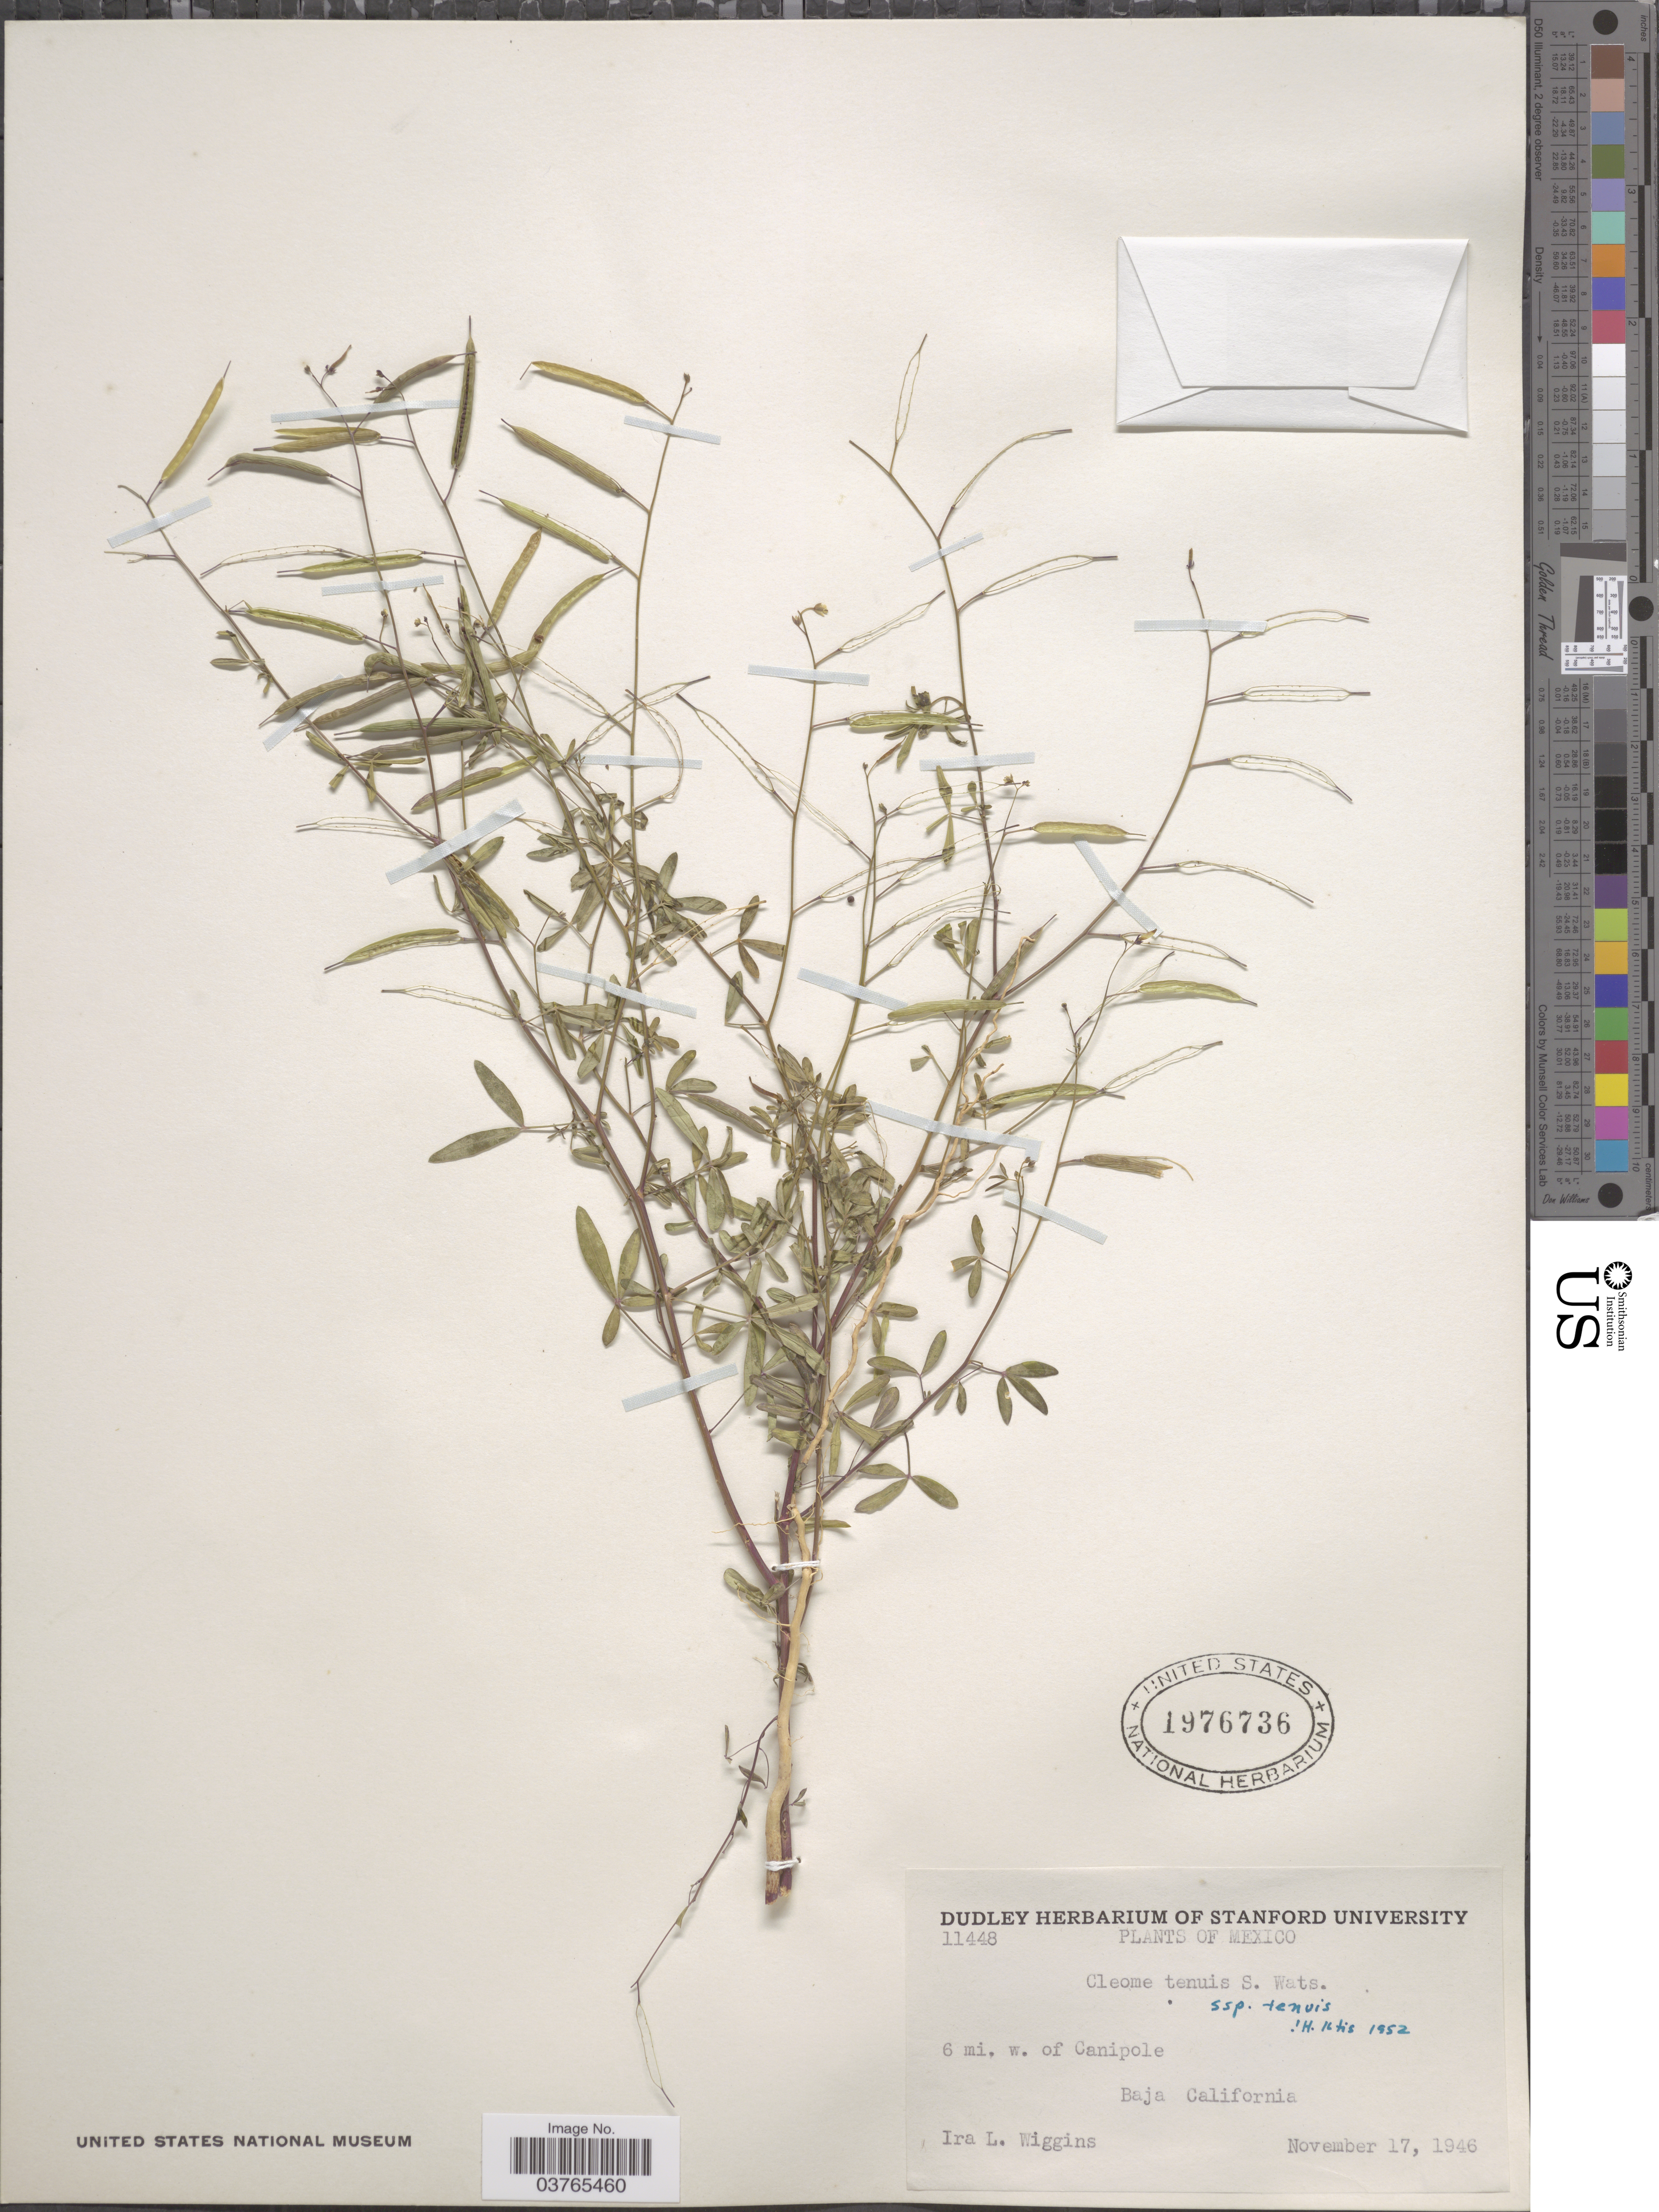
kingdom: Plantae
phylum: Tracheophyta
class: Magnoliopsida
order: Brassicales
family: Cleomaceae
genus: Iltisiella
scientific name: Iltisiella tenuis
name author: (S. Watson) Soares Neto & Roalson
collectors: I. L. Wiggins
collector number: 11448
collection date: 1946-11-17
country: Mexico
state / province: Baja California Sur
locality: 6 mi. w. of Canipole.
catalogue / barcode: US 1976736